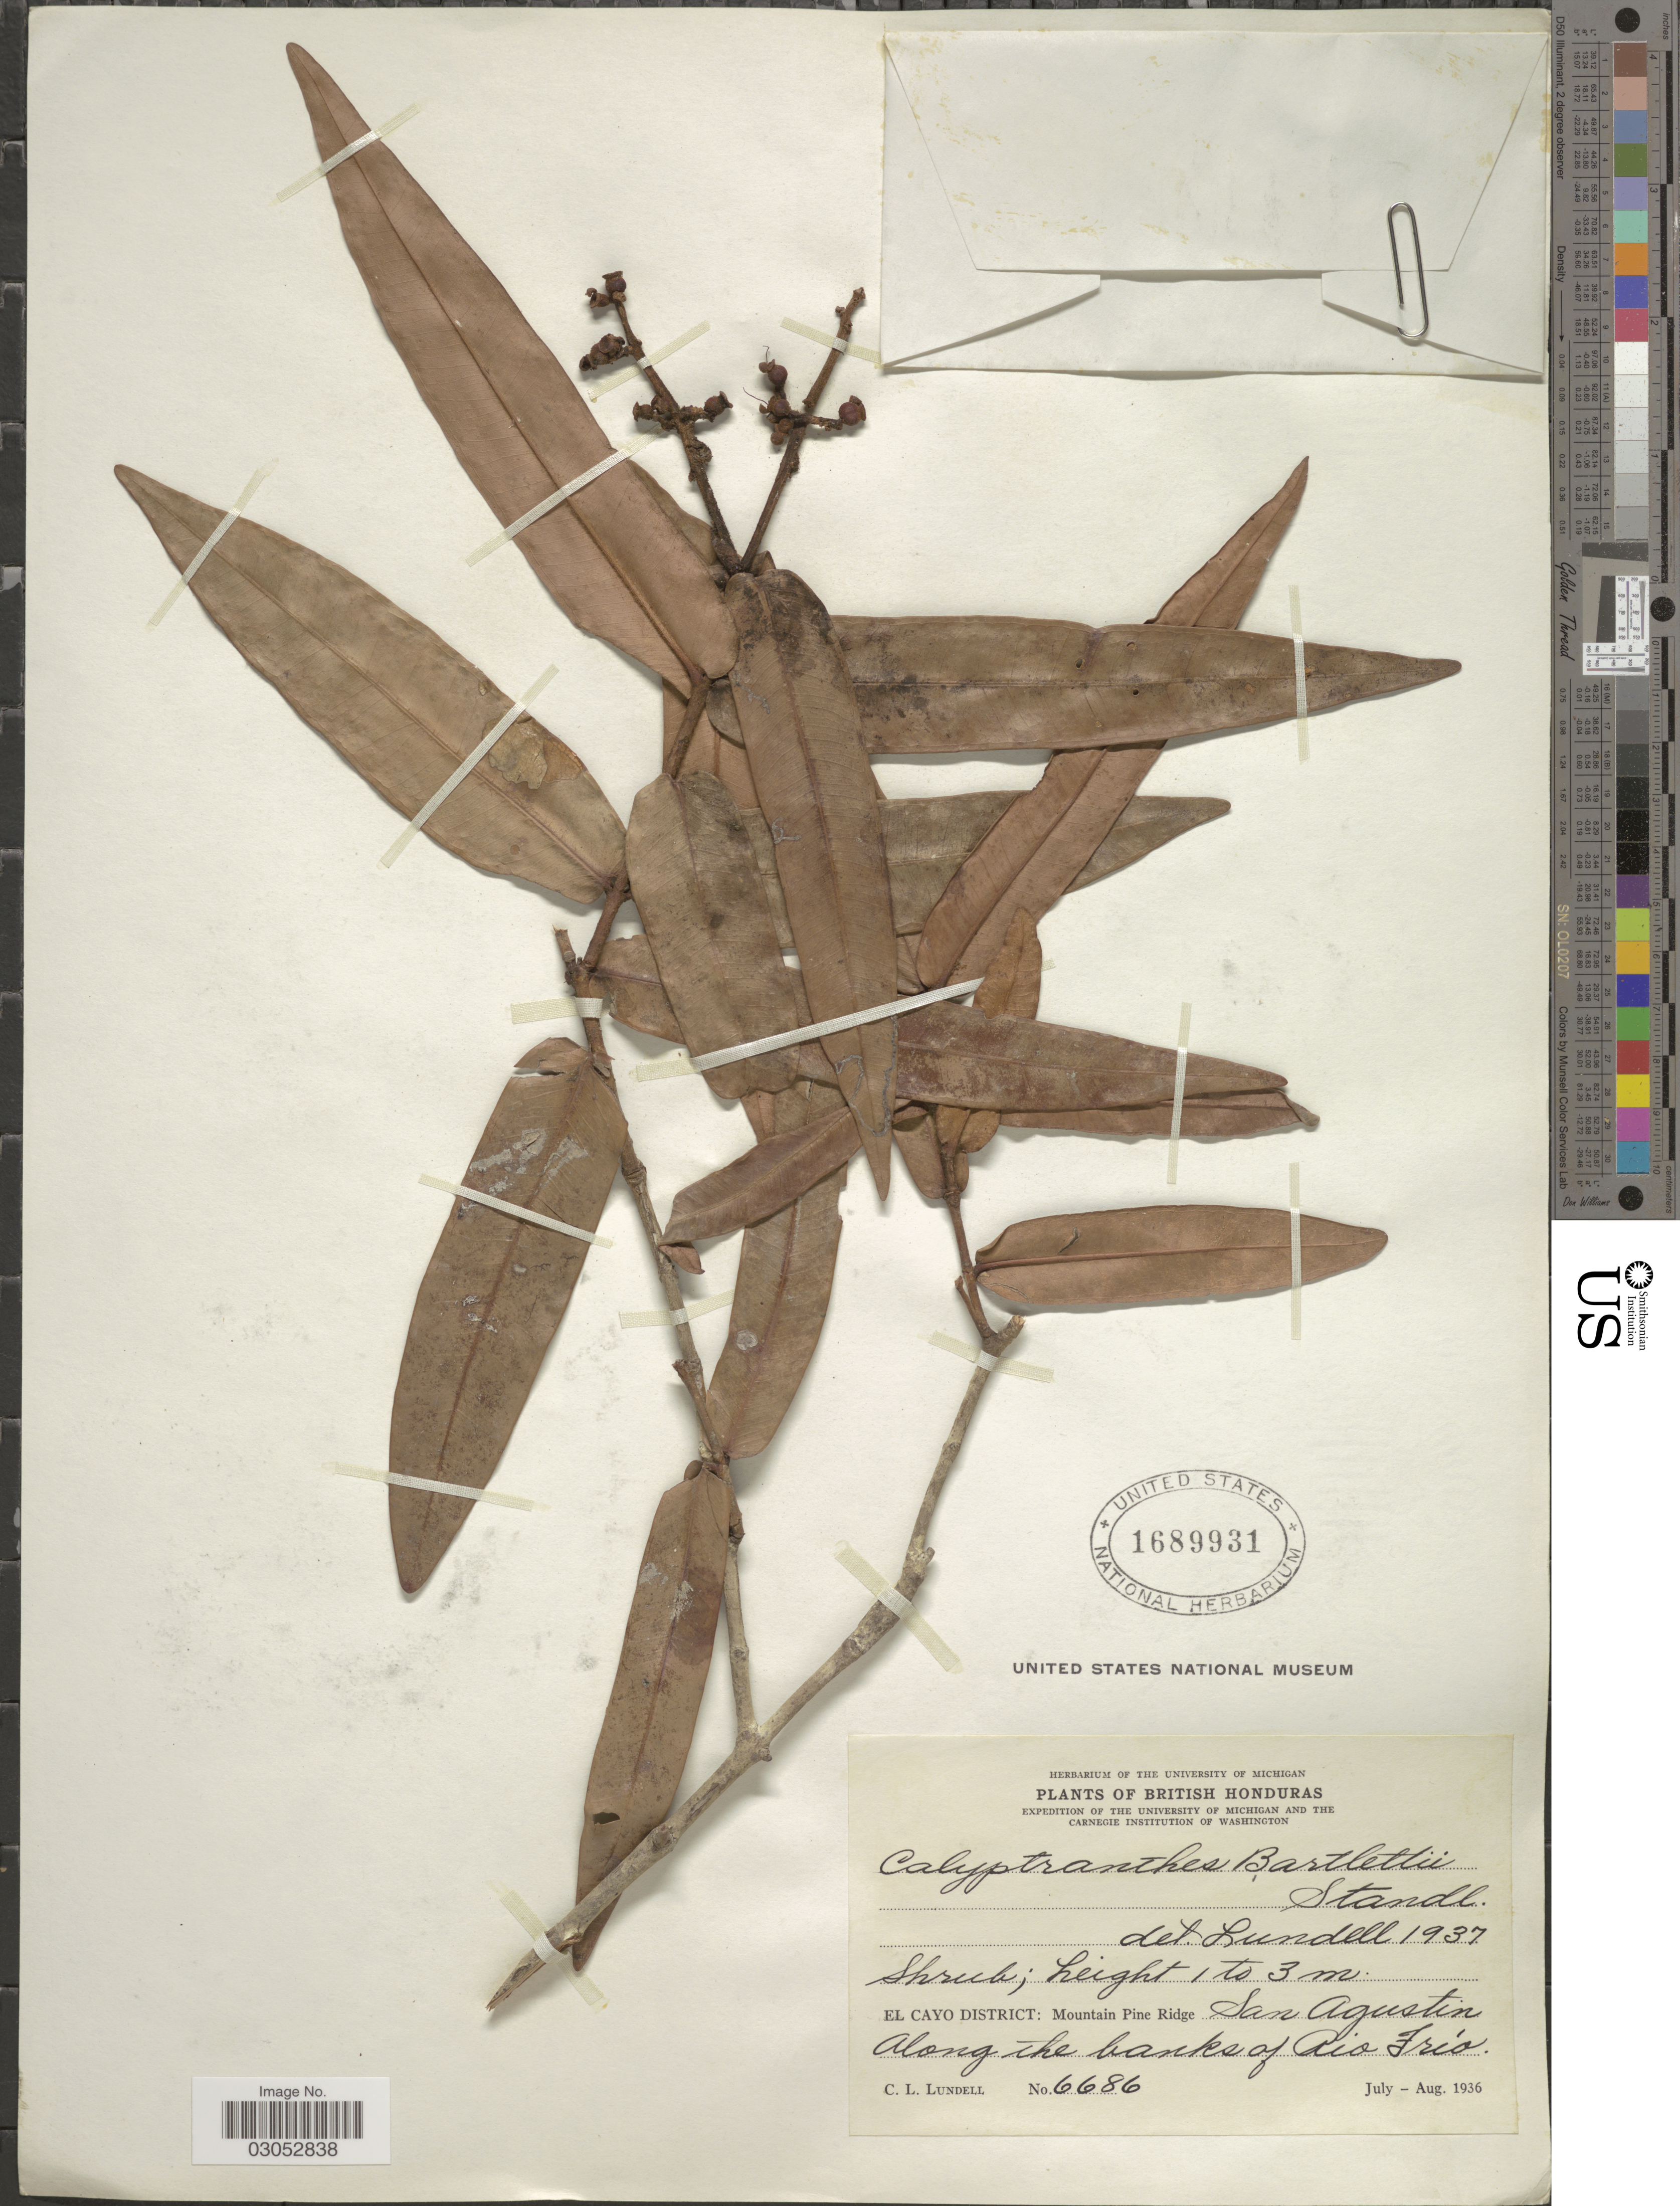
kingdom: Plantae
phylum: Tracheophyta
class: Magnoliopsida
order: Myrtales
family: Myrtaceae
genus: Myrcia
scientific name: Myrcia bartlettii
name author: (Standl.) A.R. Lourenço & Sánchez-Cháv.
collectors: C. L. Lundell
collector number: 6686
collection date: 1936-07/1936-08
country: Belize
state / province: Cayo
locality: British Honduras. El Cayo District: Mountain Pine Ridge San Augustin. Along the banks of Rio Frío.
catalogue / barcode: US 1689931